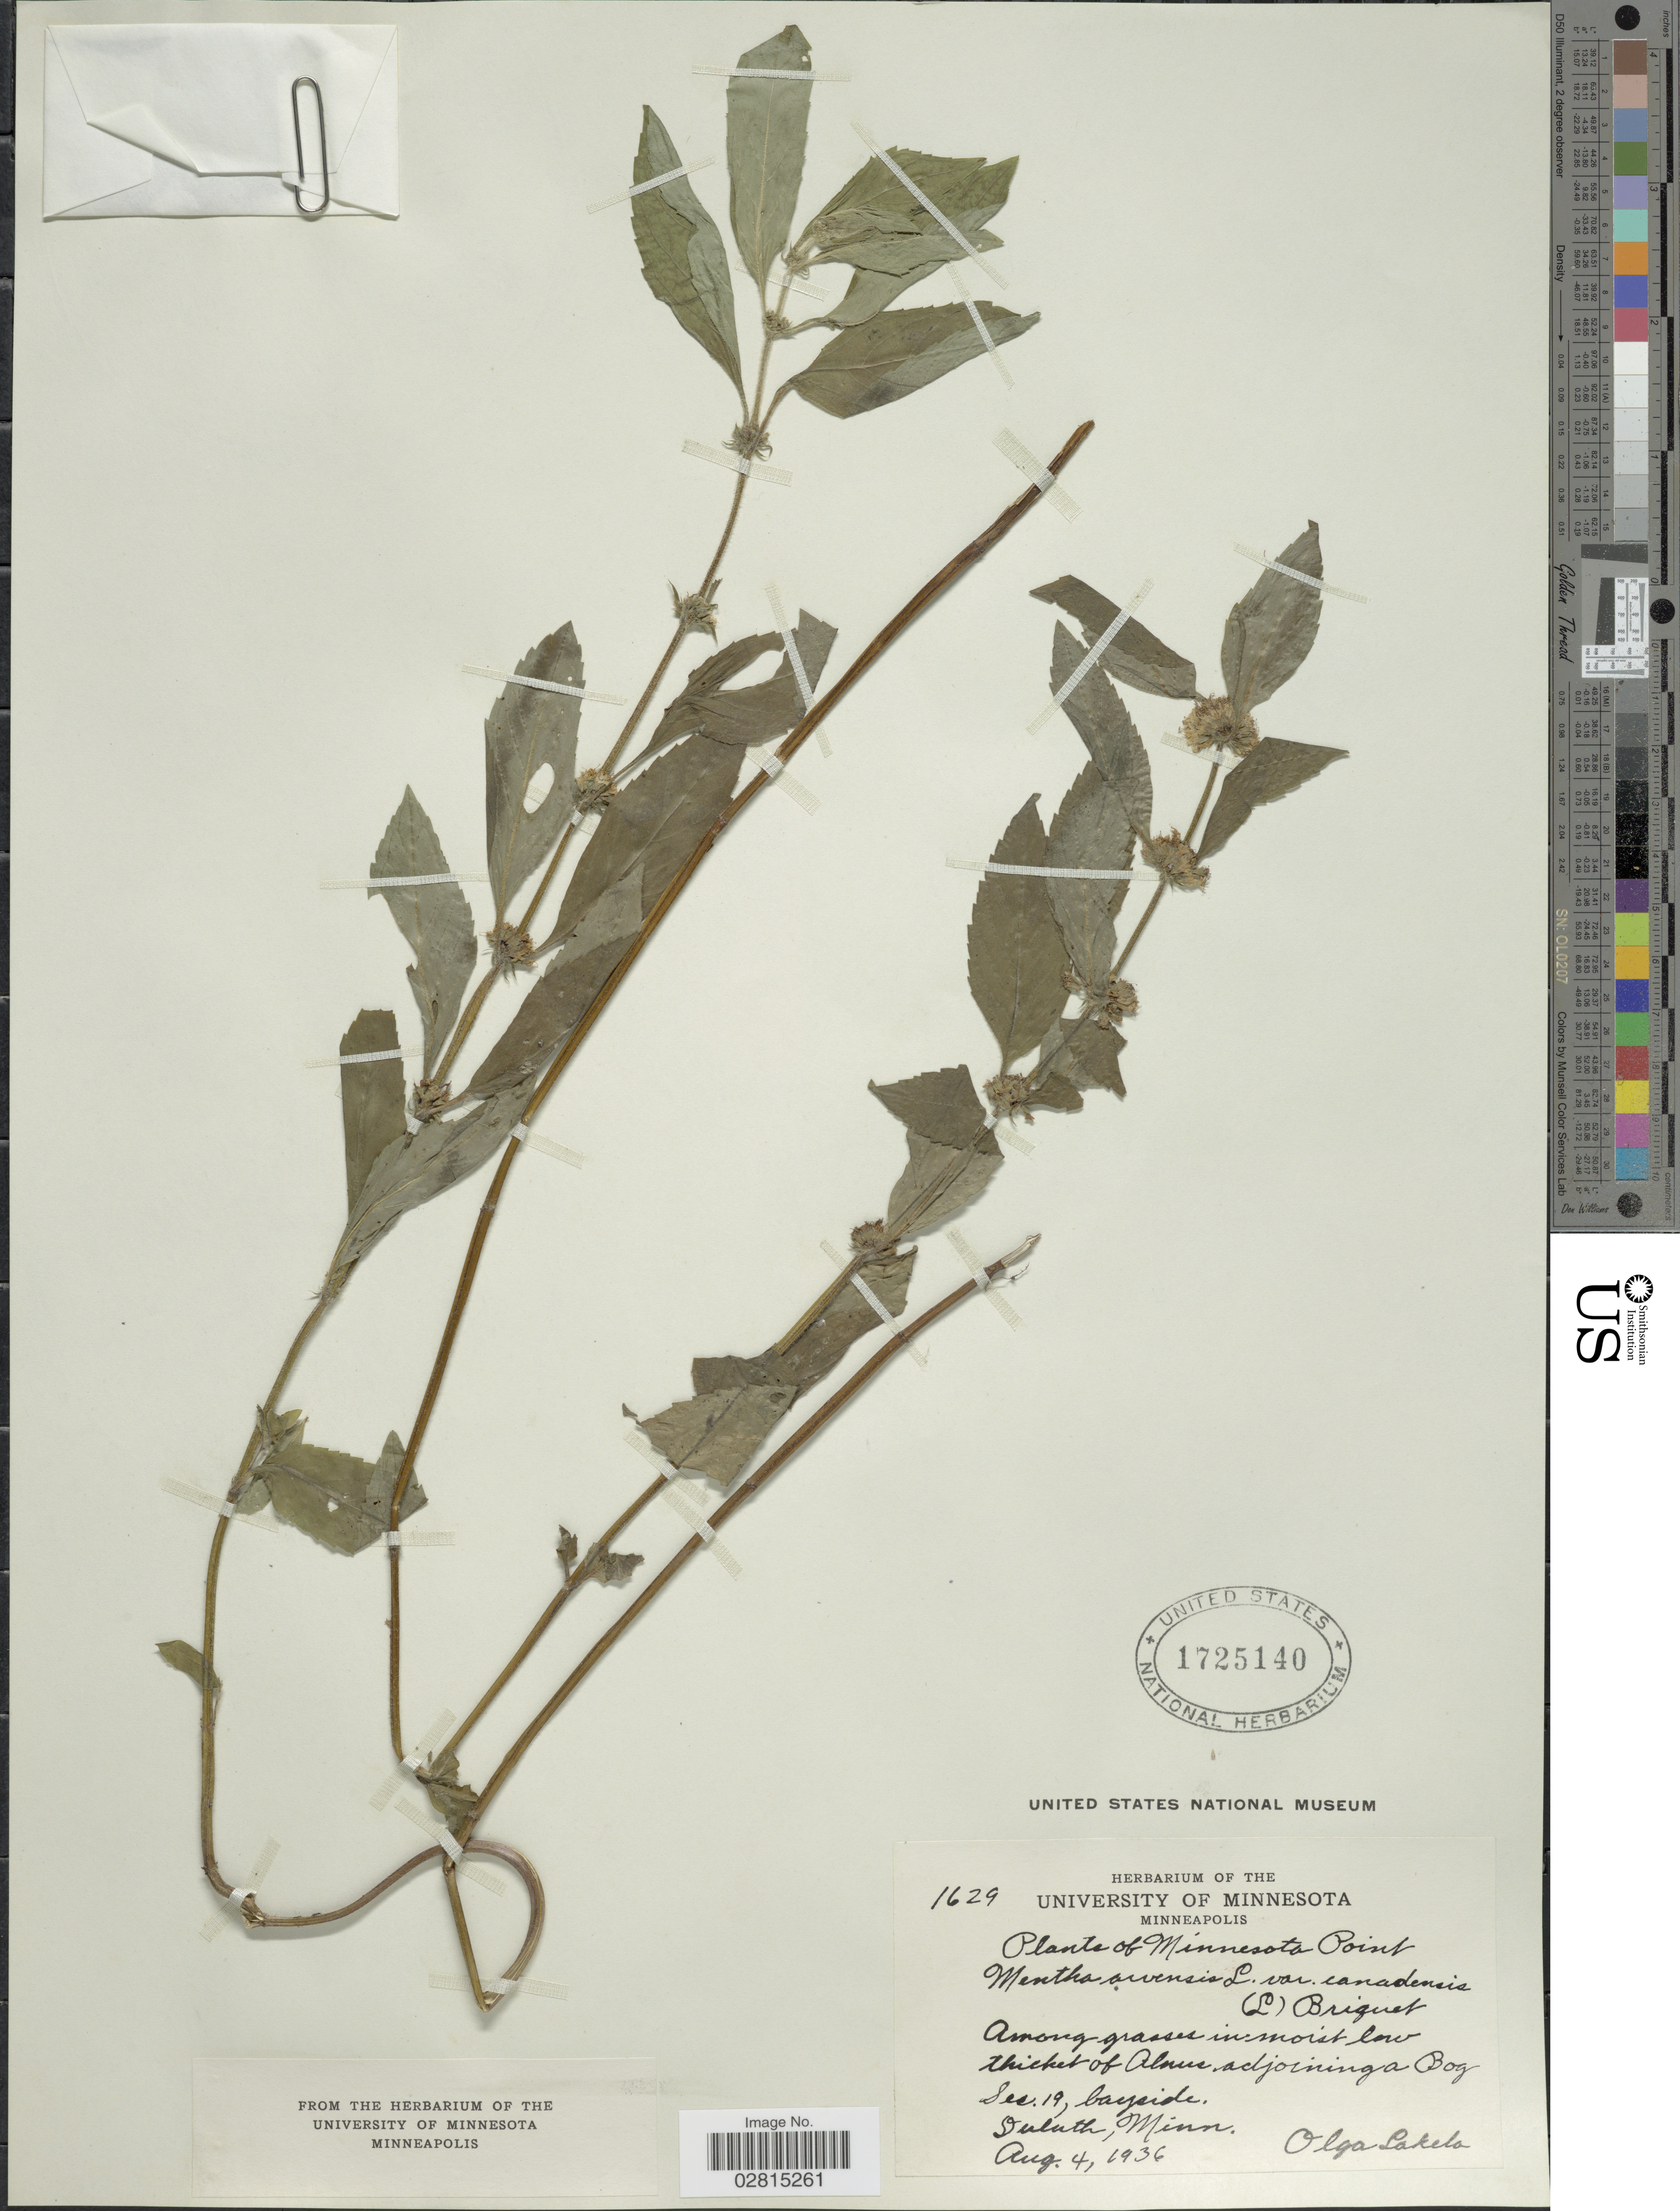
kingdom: Plantae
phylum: Tracheophyta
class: Magnoliopsida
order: Lamiales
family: Lamiaceae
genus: Mentha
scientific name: Mentha canadensis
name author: L.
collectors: O. K. Lakela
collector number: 1629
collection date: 1936-08-04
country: United States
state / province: Minnesota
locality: Minnesota Point. Among grasses in moist low thicket of Alnus, adjoining a Bog Sec. 19, bayside, Duluth.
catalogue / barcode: US 1725140